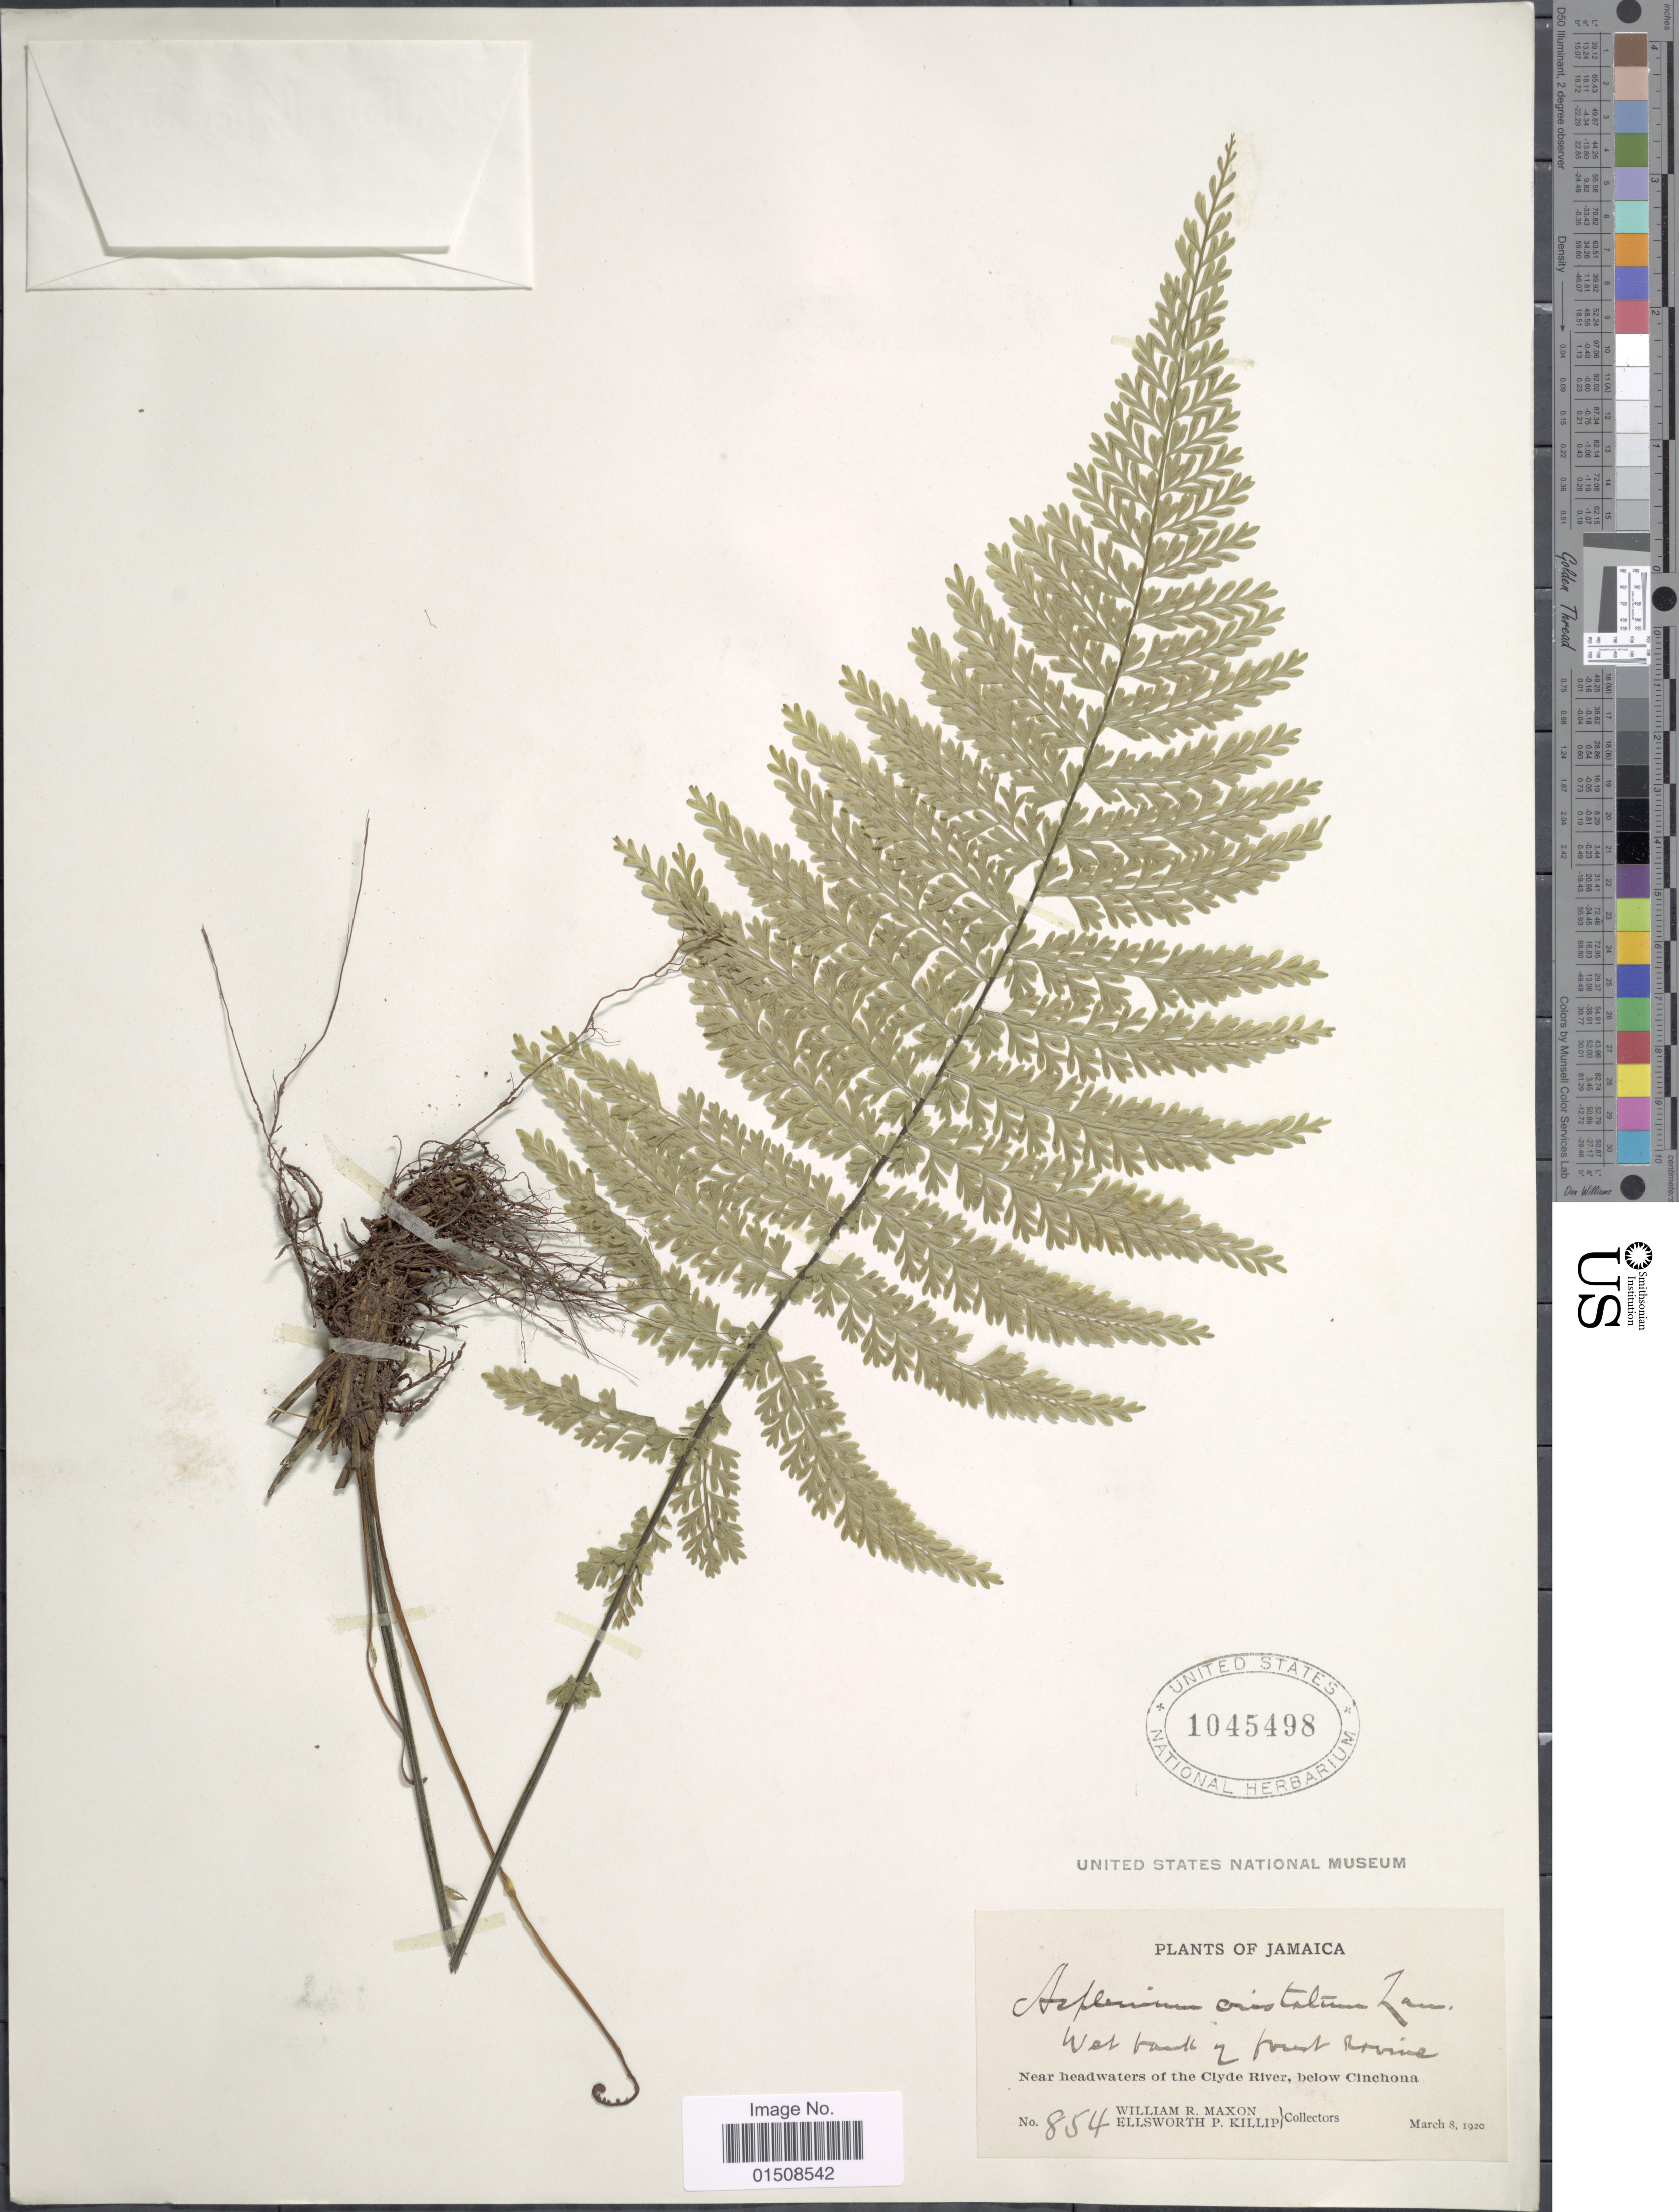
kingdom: Plantae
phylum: Tracheophyta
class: Polypodiopsida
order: Polypodiales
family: Aspleniaceae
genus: Asplenium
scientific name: Asplenium cristatum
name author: Lam.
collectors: W. R. Maxon & E. P. Killip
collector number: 854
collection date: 1920-03-08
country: Jamaica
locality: Near headwaters of the Clyde River, below Cinchona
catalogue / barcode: US 1045498